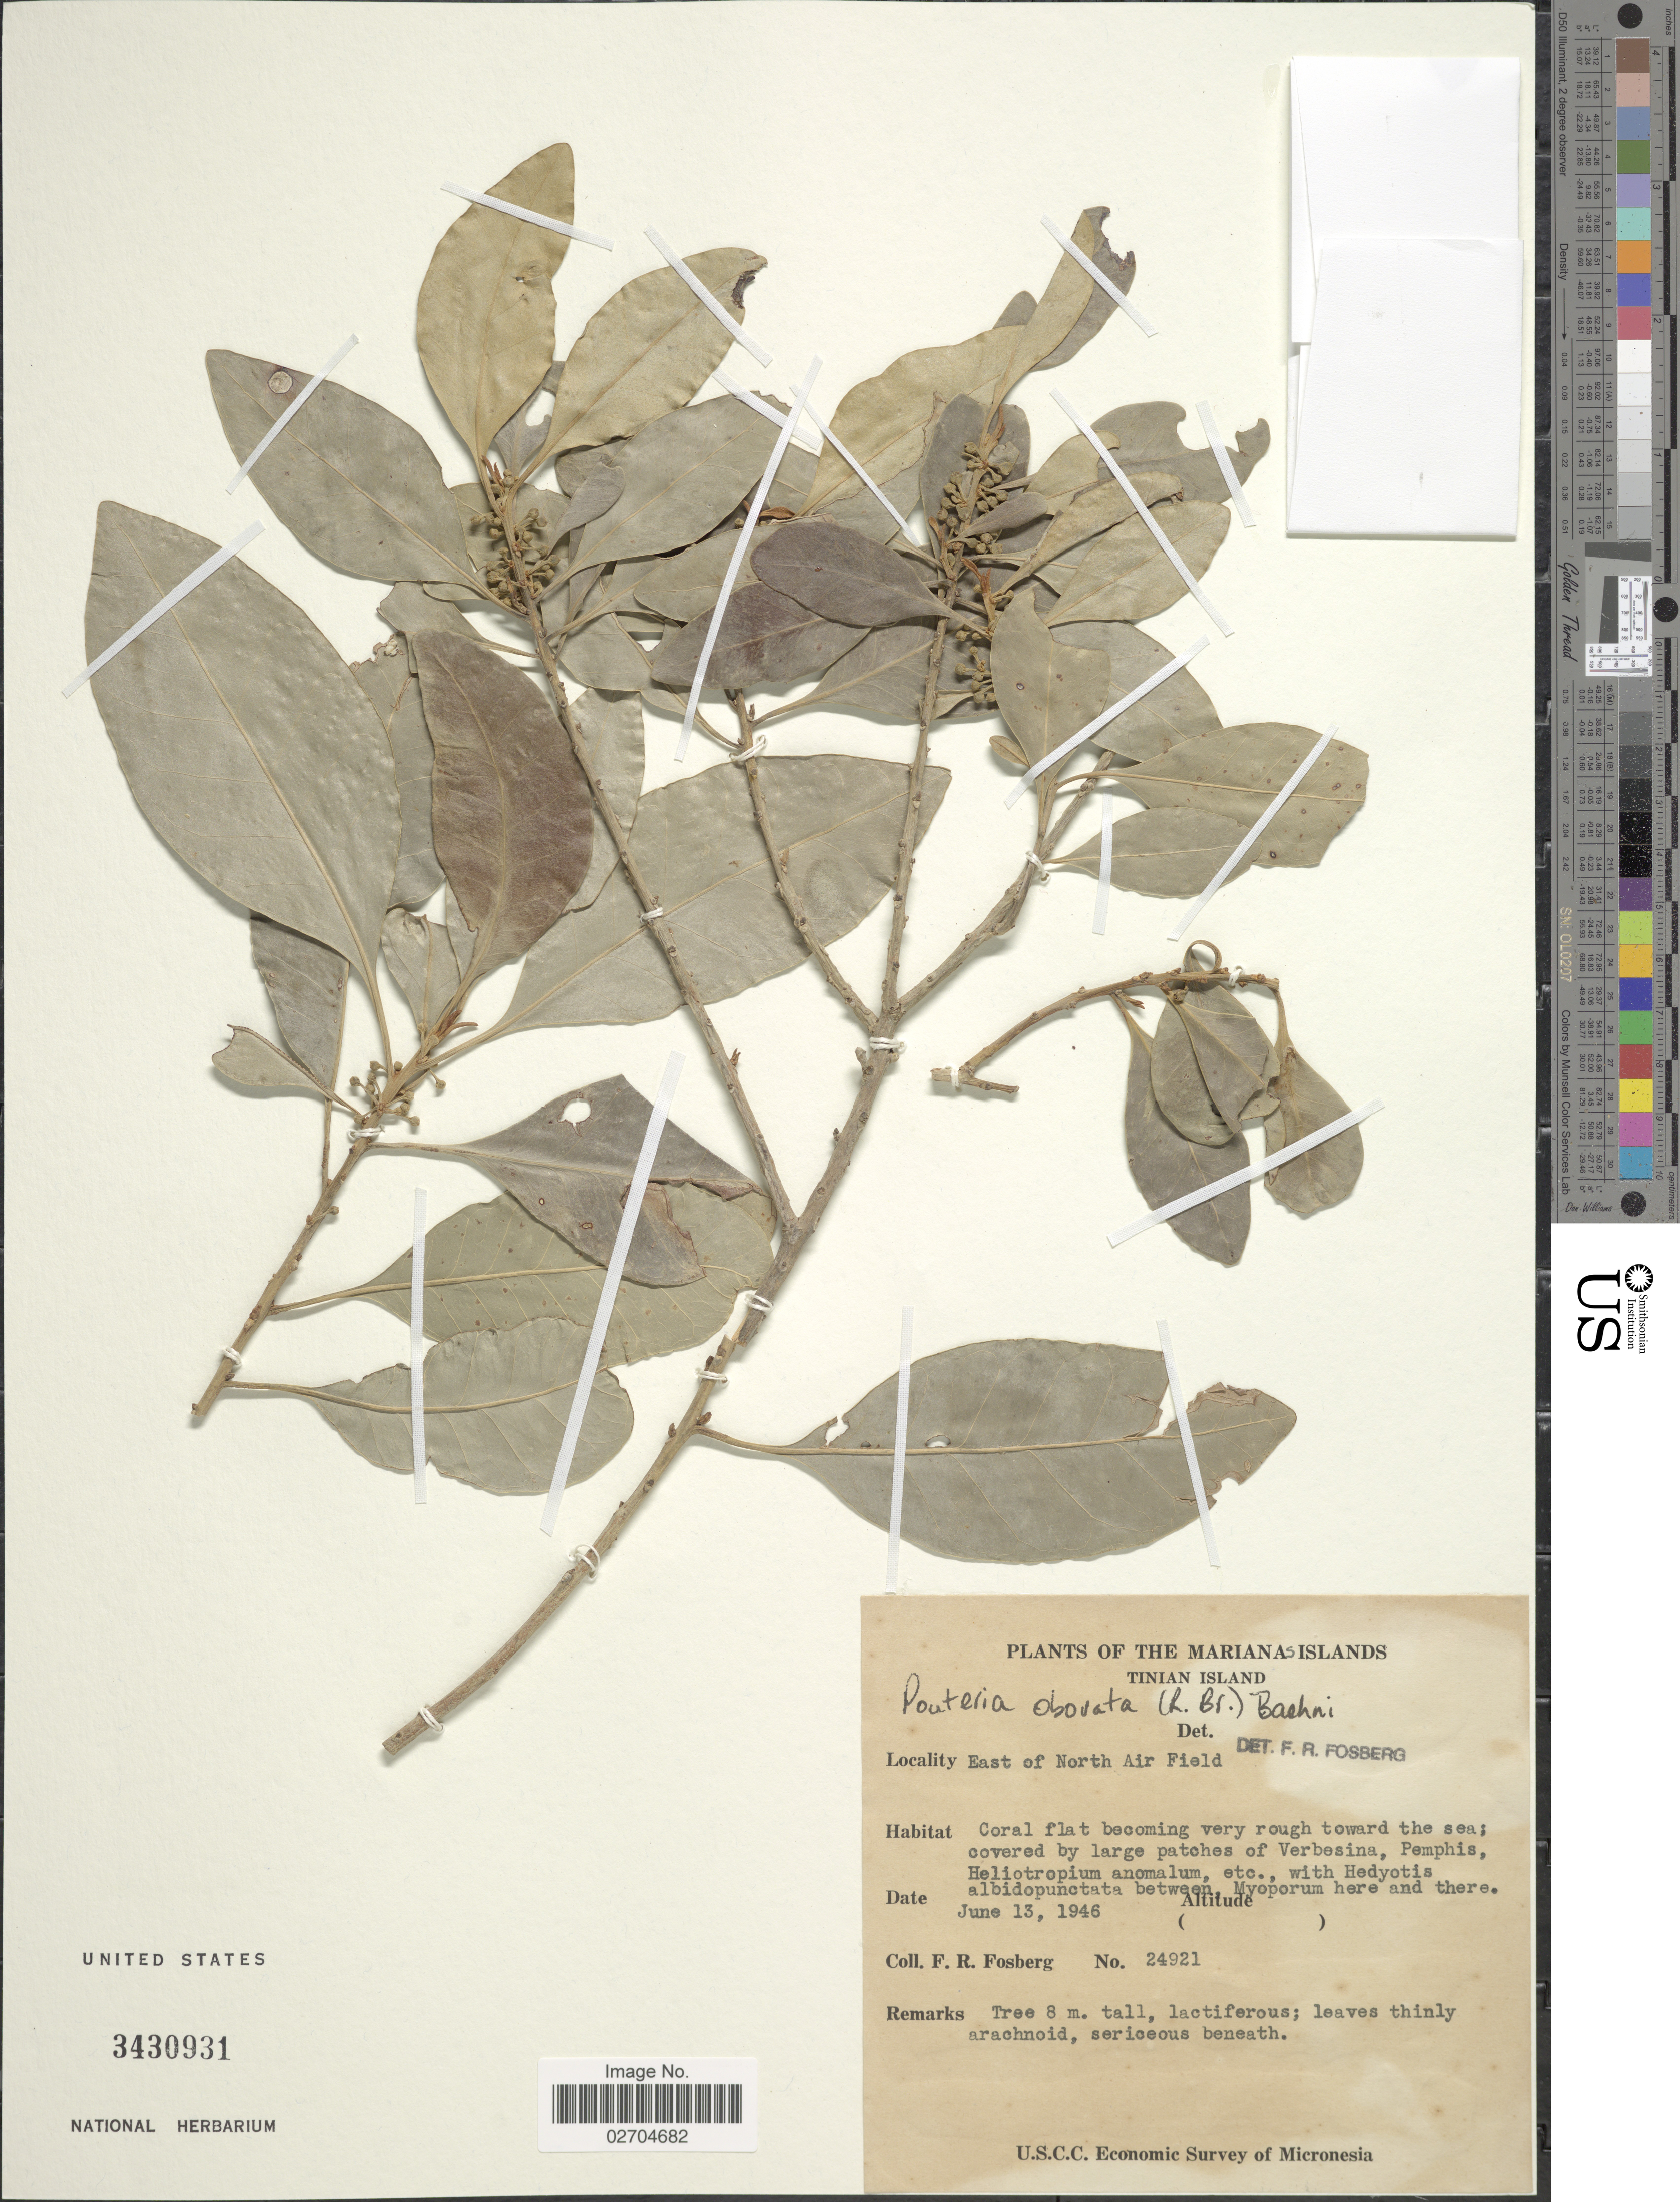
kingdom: Plantae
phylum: Tracheophyta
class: Magnoliopsida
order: Ericales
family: Sapotaceae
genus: Planchonella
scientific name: Planchonella obovata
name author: (R. Br.) Pierre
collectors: F. R. Fosberg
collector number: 24921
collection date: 1946-06-13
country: Northern Mariana Islands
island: Tinian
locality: Tinian Island. East of North Air Field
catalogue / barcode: US 3430931